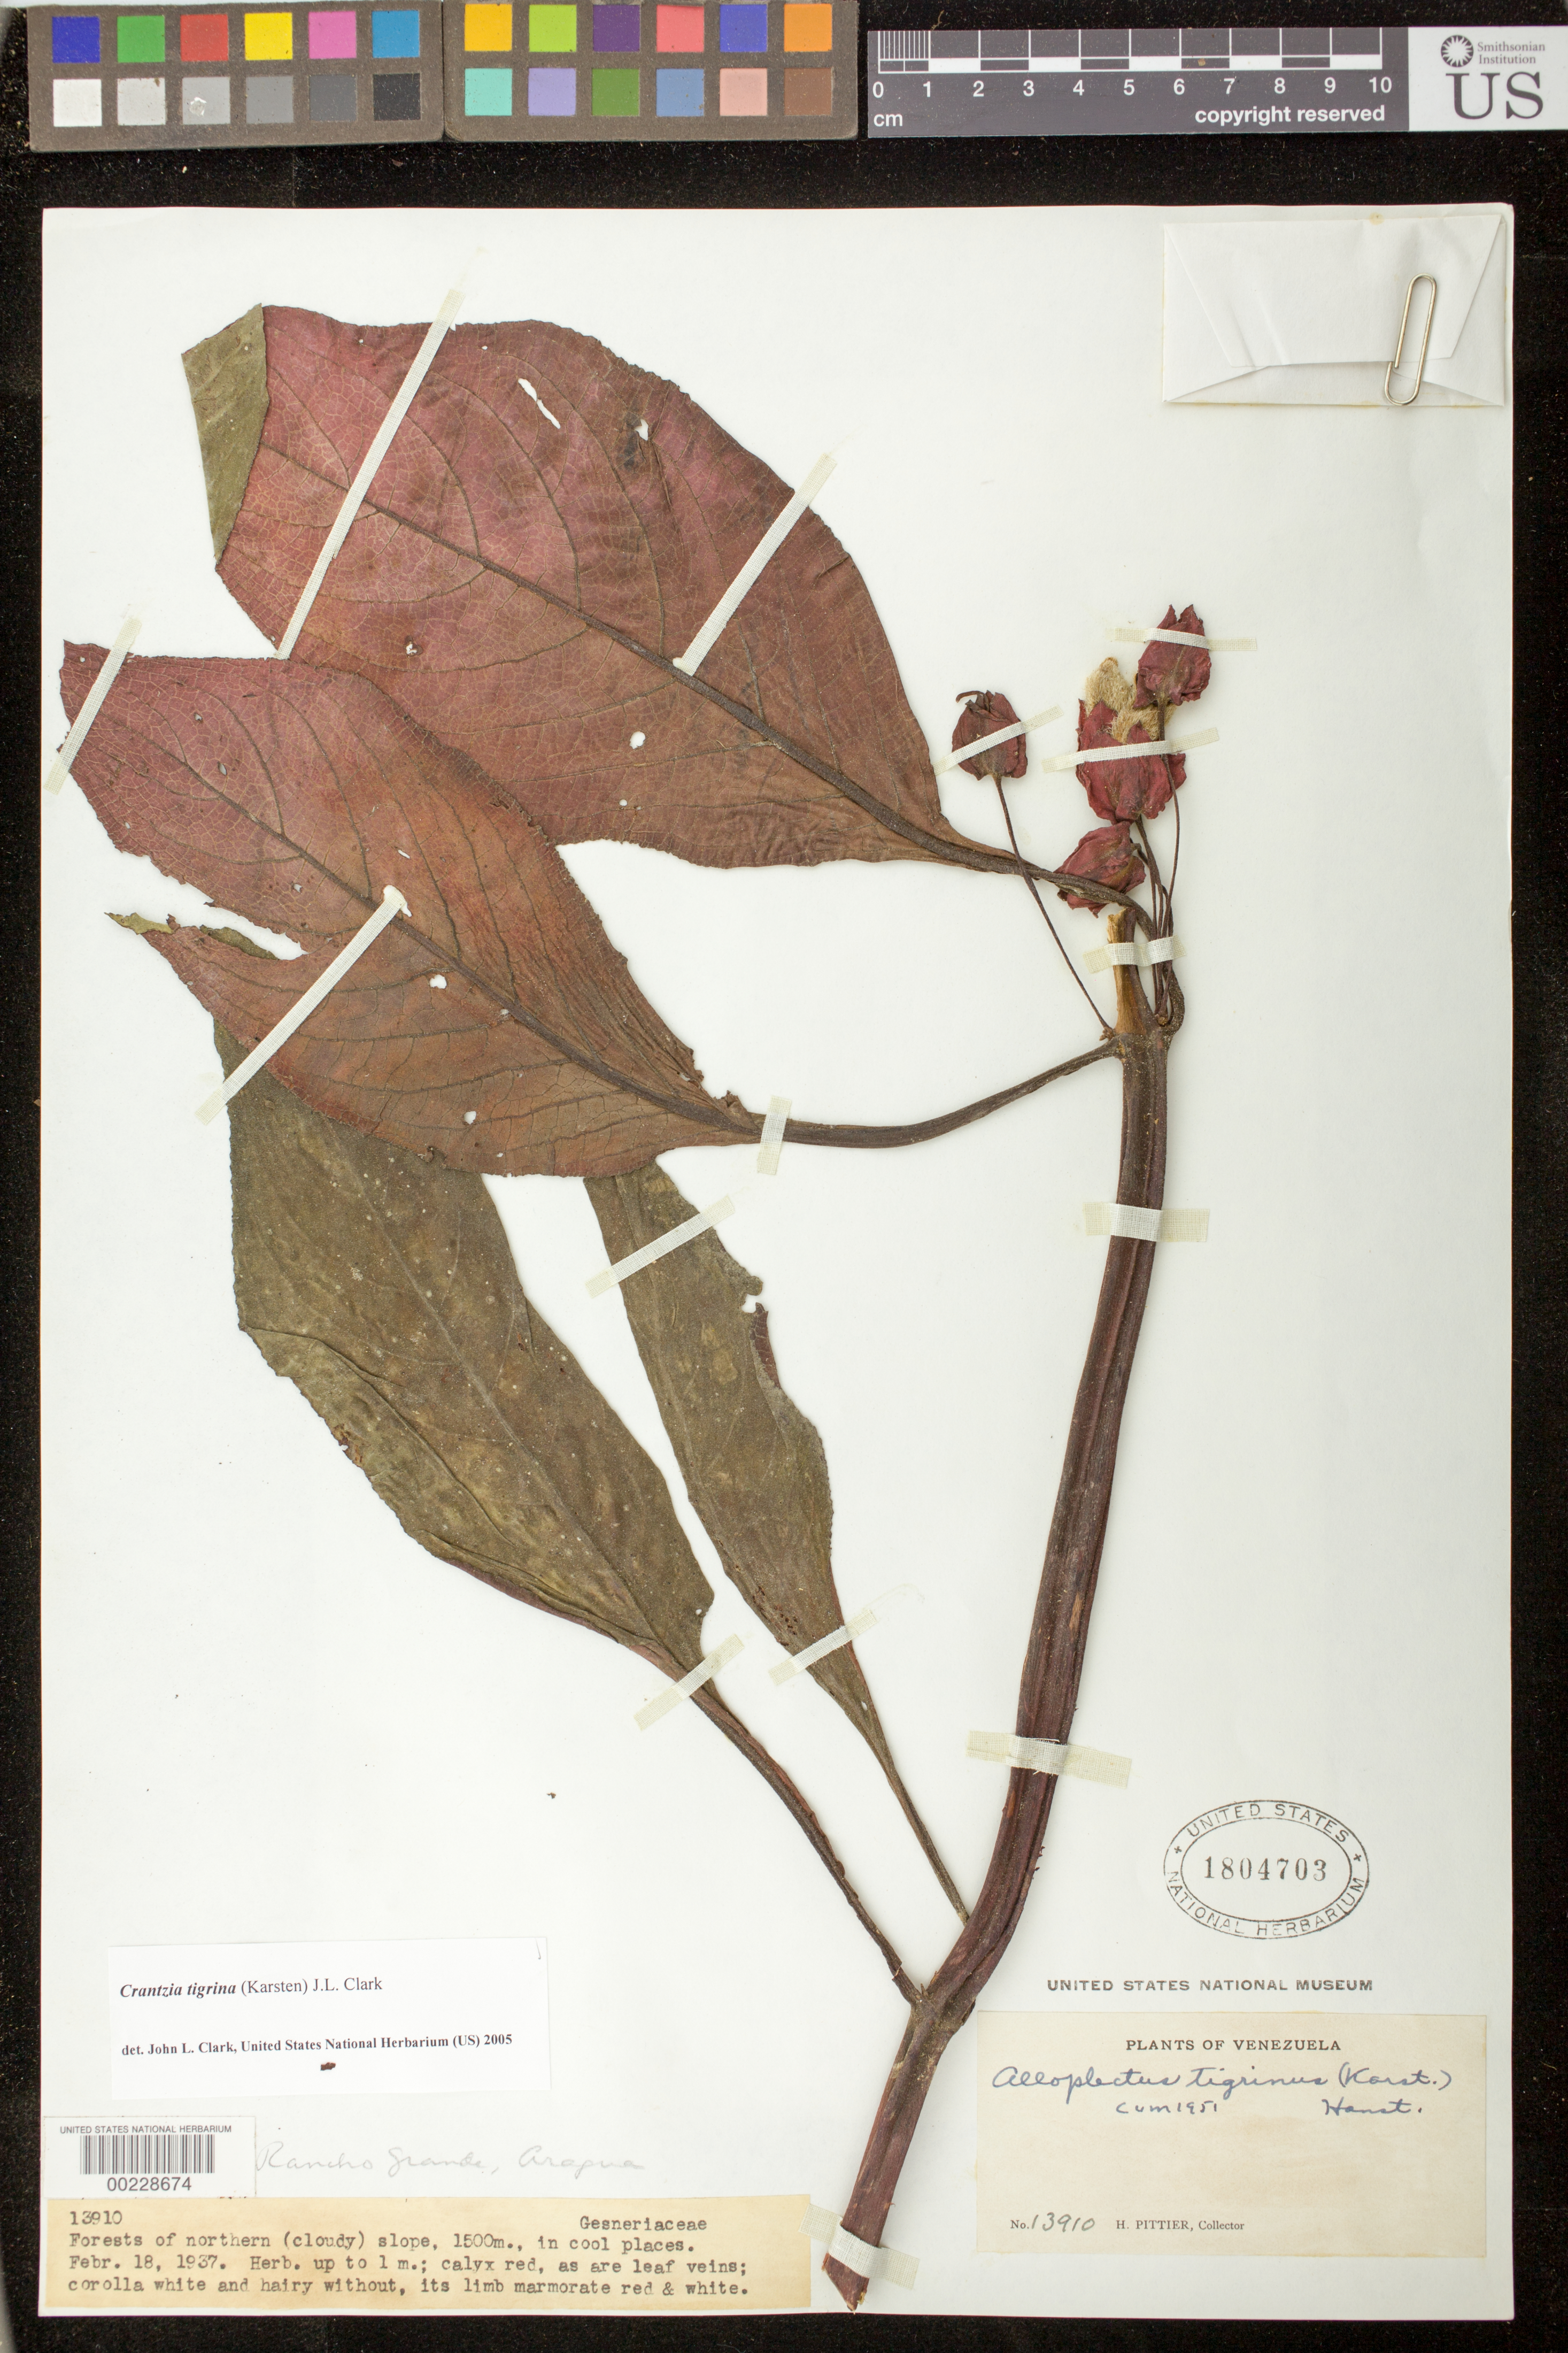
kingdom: Plantae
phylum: Tracheophyta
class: Magnoliopsida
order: Lamiales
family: Gesneriaceae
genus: Crantzia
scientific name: Crantzia tigrina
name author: (H. Karst.) Fritsch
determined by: Clark, J. L., (SEL), The Marie Selby Botanical Garden (UNITED STATES)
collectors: H. F. Pittier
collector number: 13910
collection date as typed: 18 Feb 1937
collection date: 1937-02-18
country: Venezuela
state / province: Aragua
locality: Rancho Grande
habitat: Forests of northern (cloudy) slope, in cool places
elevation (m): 1500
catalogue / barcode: US 1804703